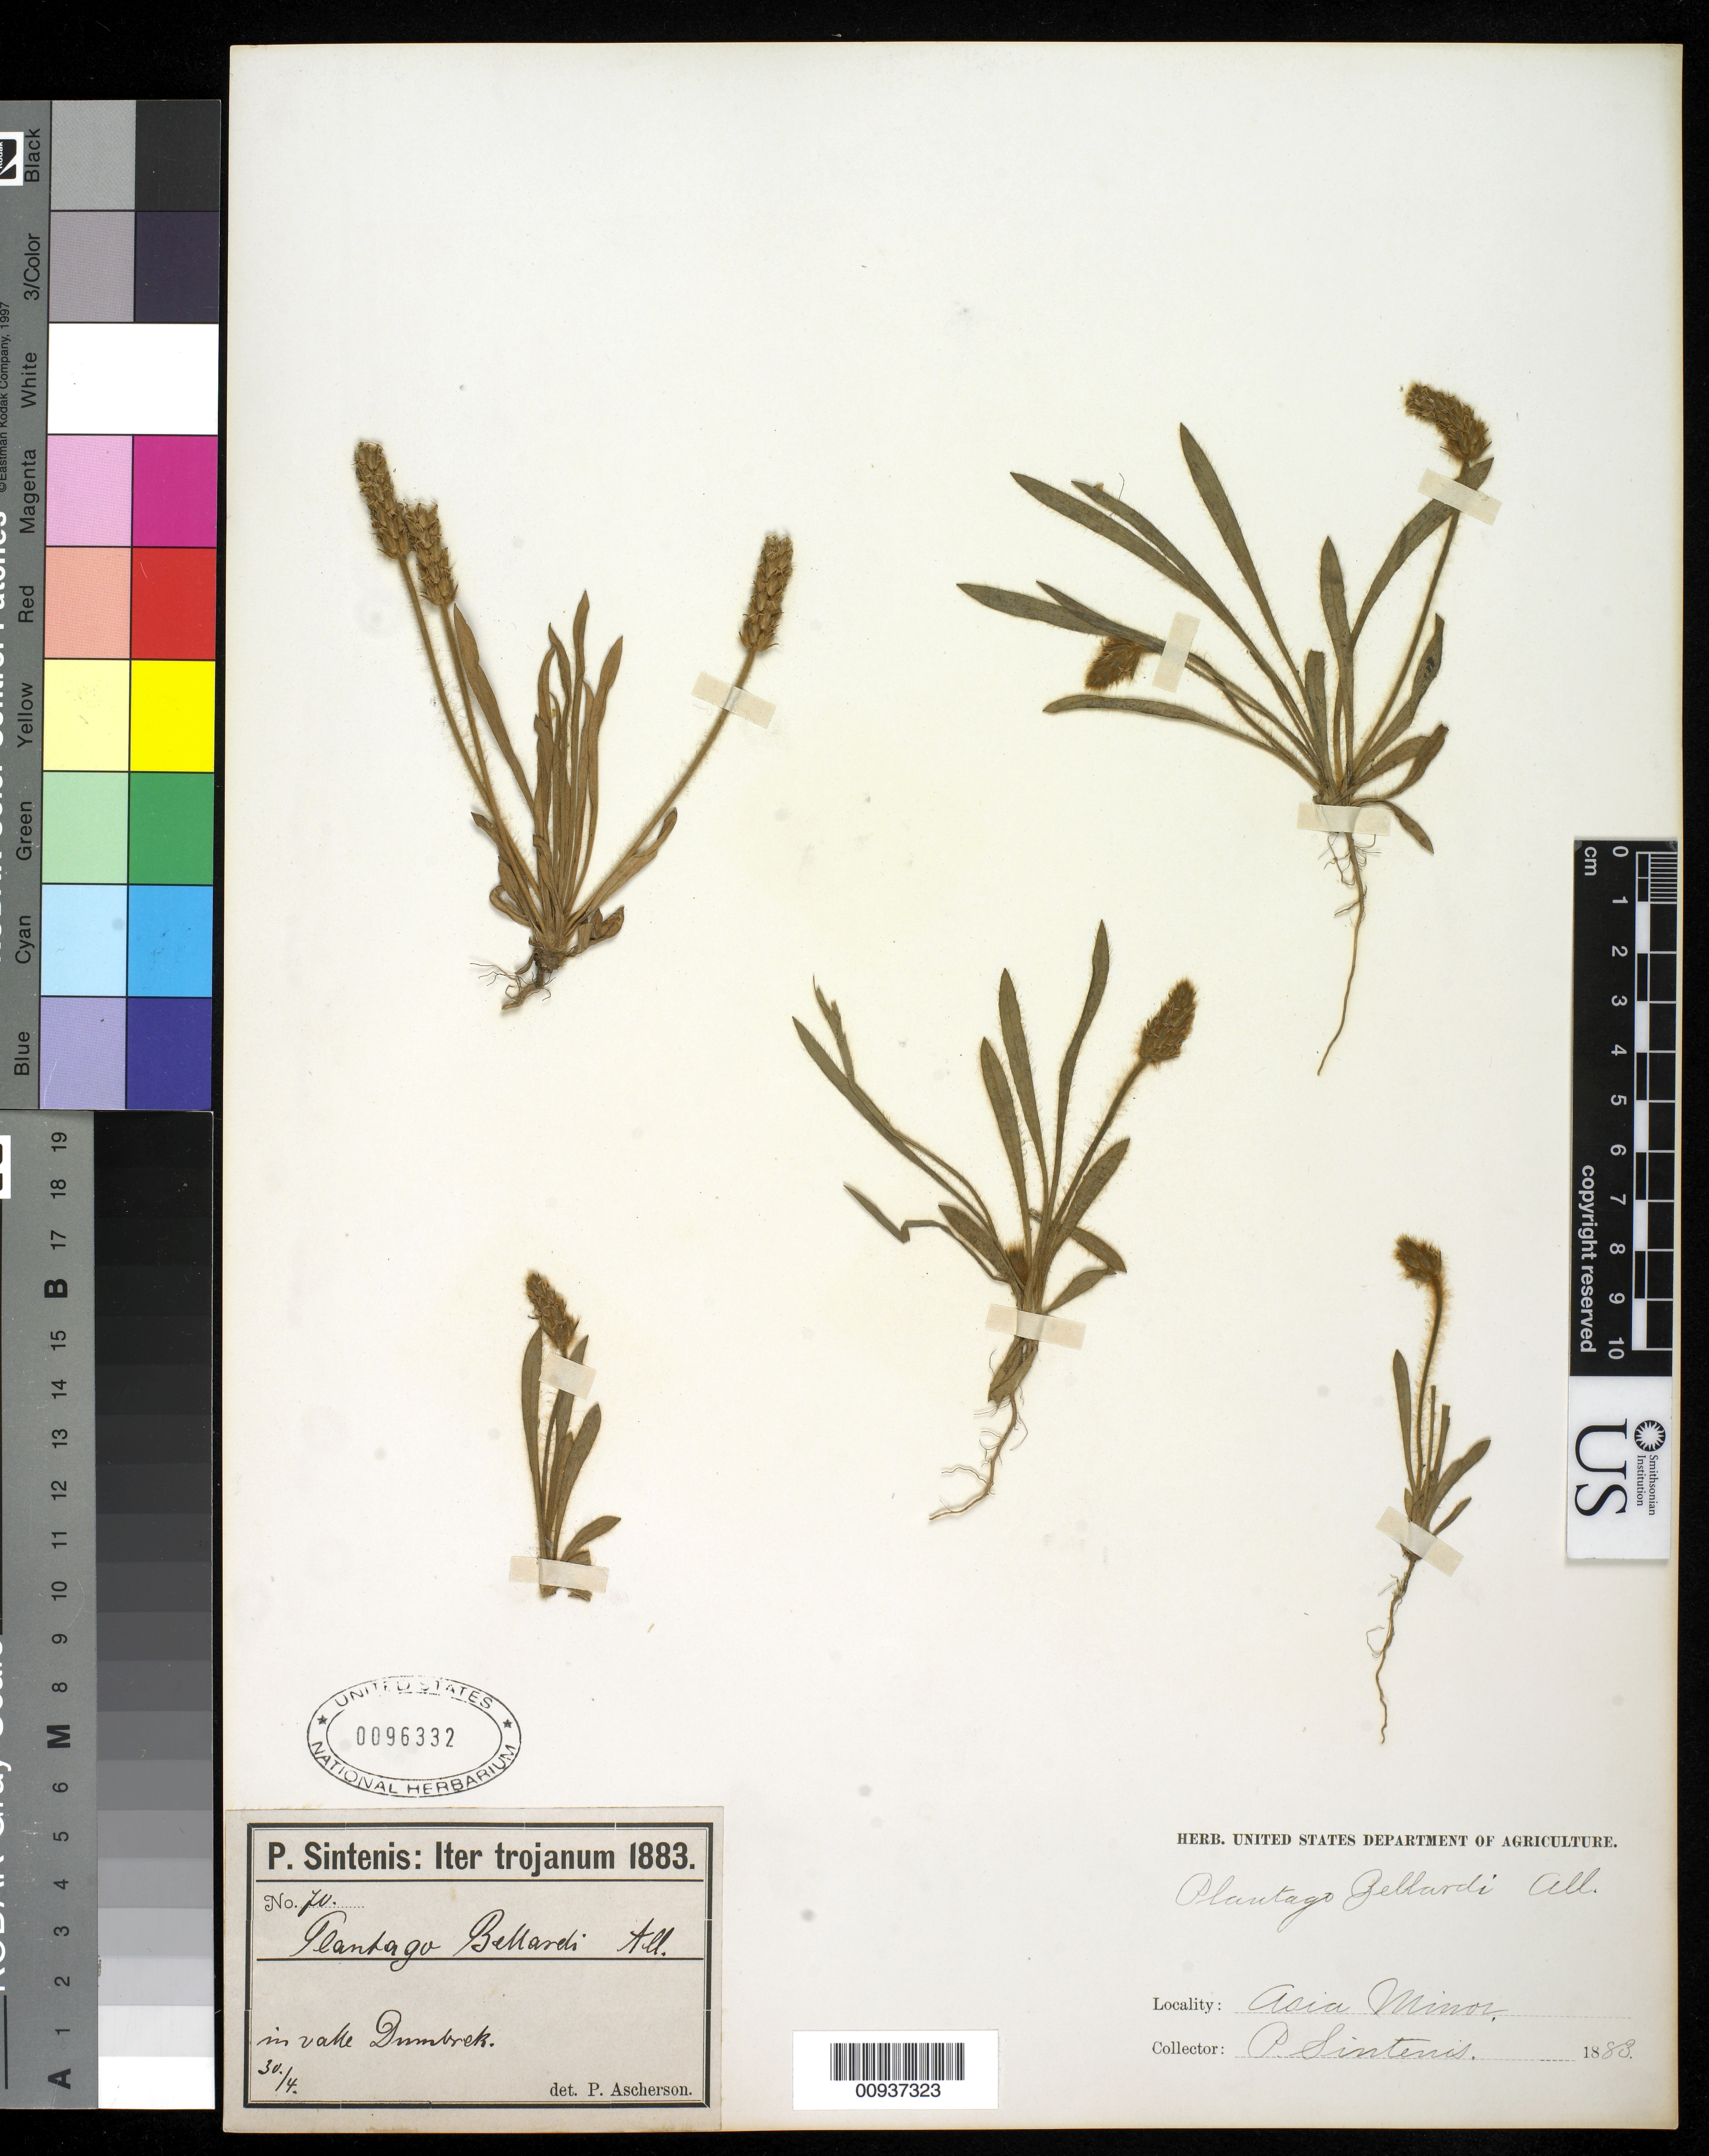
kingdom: Plantae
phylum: Tracheophyta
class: Magnoliopsida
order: Lamiales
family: Plantaginaceae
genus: Plantago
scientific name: Plantago bellardi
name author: All.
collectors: P. Sintenis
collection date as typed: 30 Apr 1883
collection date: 1883-04-30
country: Turkey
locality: in va[ll]e Dumbrek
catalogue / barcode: US 96332